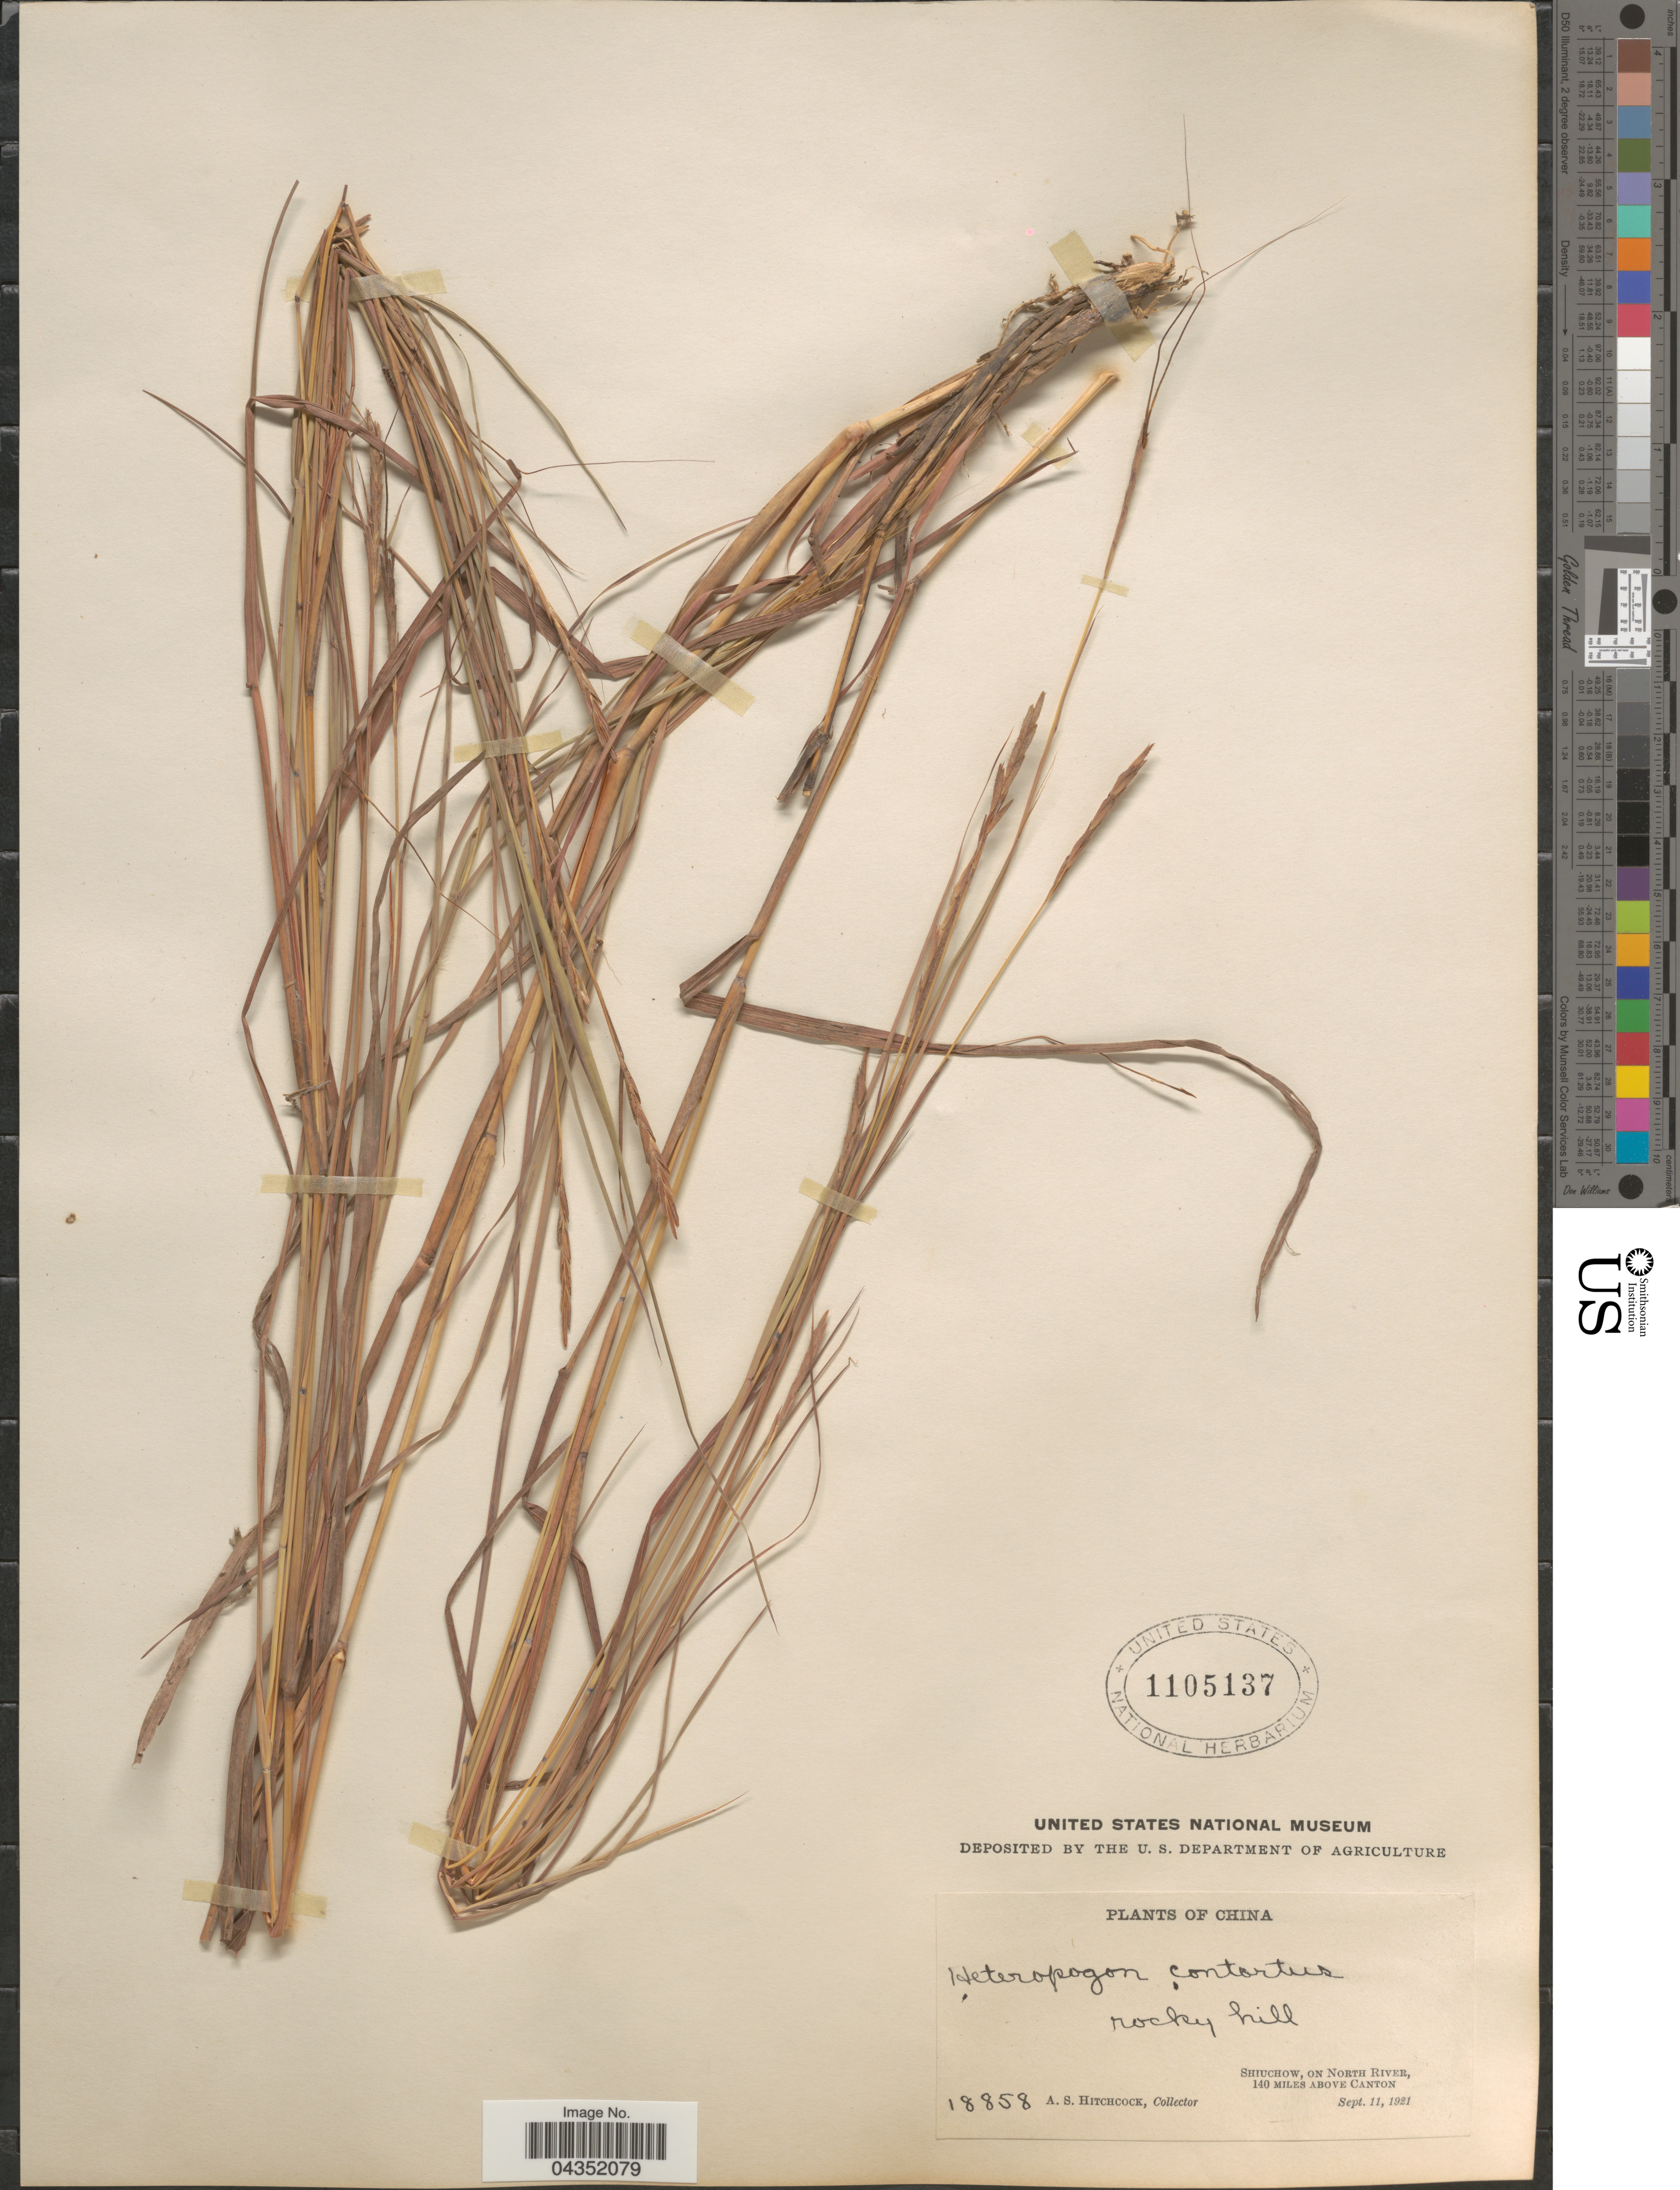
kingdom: Plantae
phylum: Tracheophyta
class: Liliopsida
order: Poales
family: Poaceae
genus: Heteropogon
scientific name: Heteropogon contortus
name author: (L.) P. Beauv. ex Roem. & Schult.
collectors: A. S. Hitchcock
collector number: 18858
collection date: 1921-09-11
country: China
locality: Rocky hill. Shiuchow, on North River, 140 miles above Canton.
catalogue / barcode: US 1105137